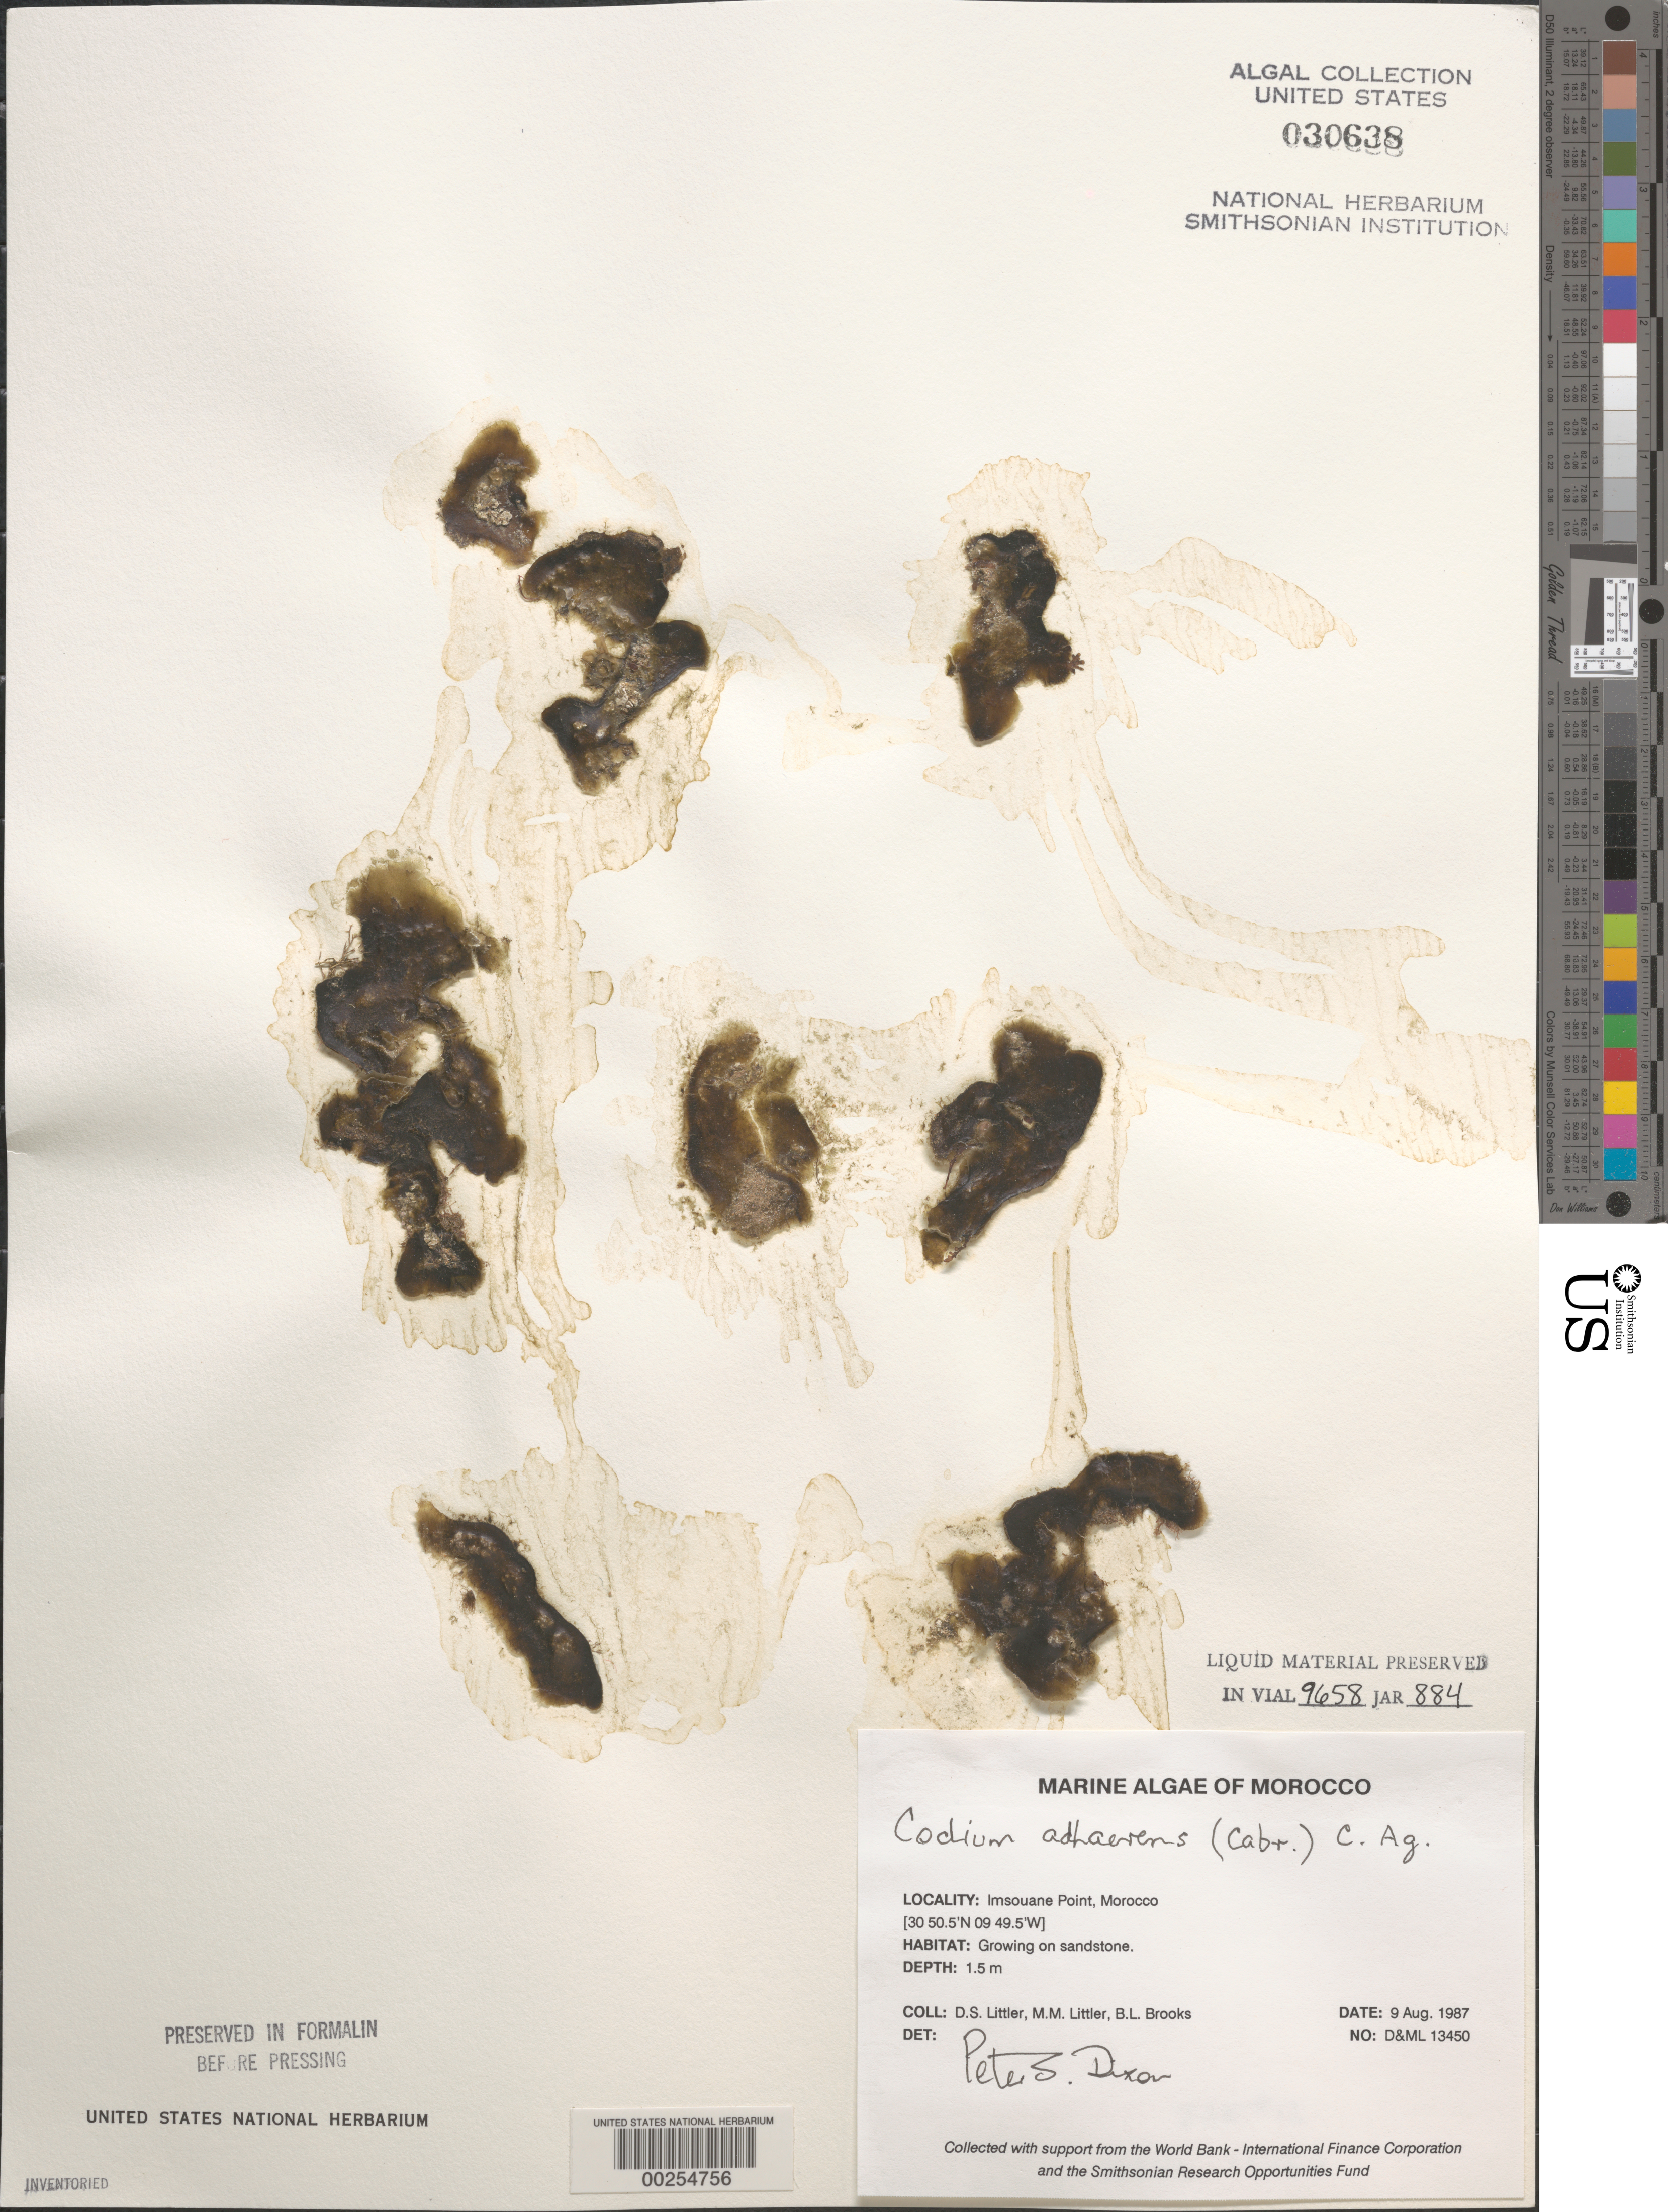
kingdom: Plantae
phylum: Chlorophyta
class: Ulvophyceae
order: Bryopsidales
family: Codiaceae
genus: Codium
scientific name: Codium adhaerens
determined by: Dixon, P. S.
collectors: D. S. Littler, M. M. Littler & B. Brooks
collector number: D&ML 13450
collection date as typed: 09 Aug 1987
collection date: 1987-08-09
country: Morocco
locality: Imsouane Point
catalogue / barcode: US 30638